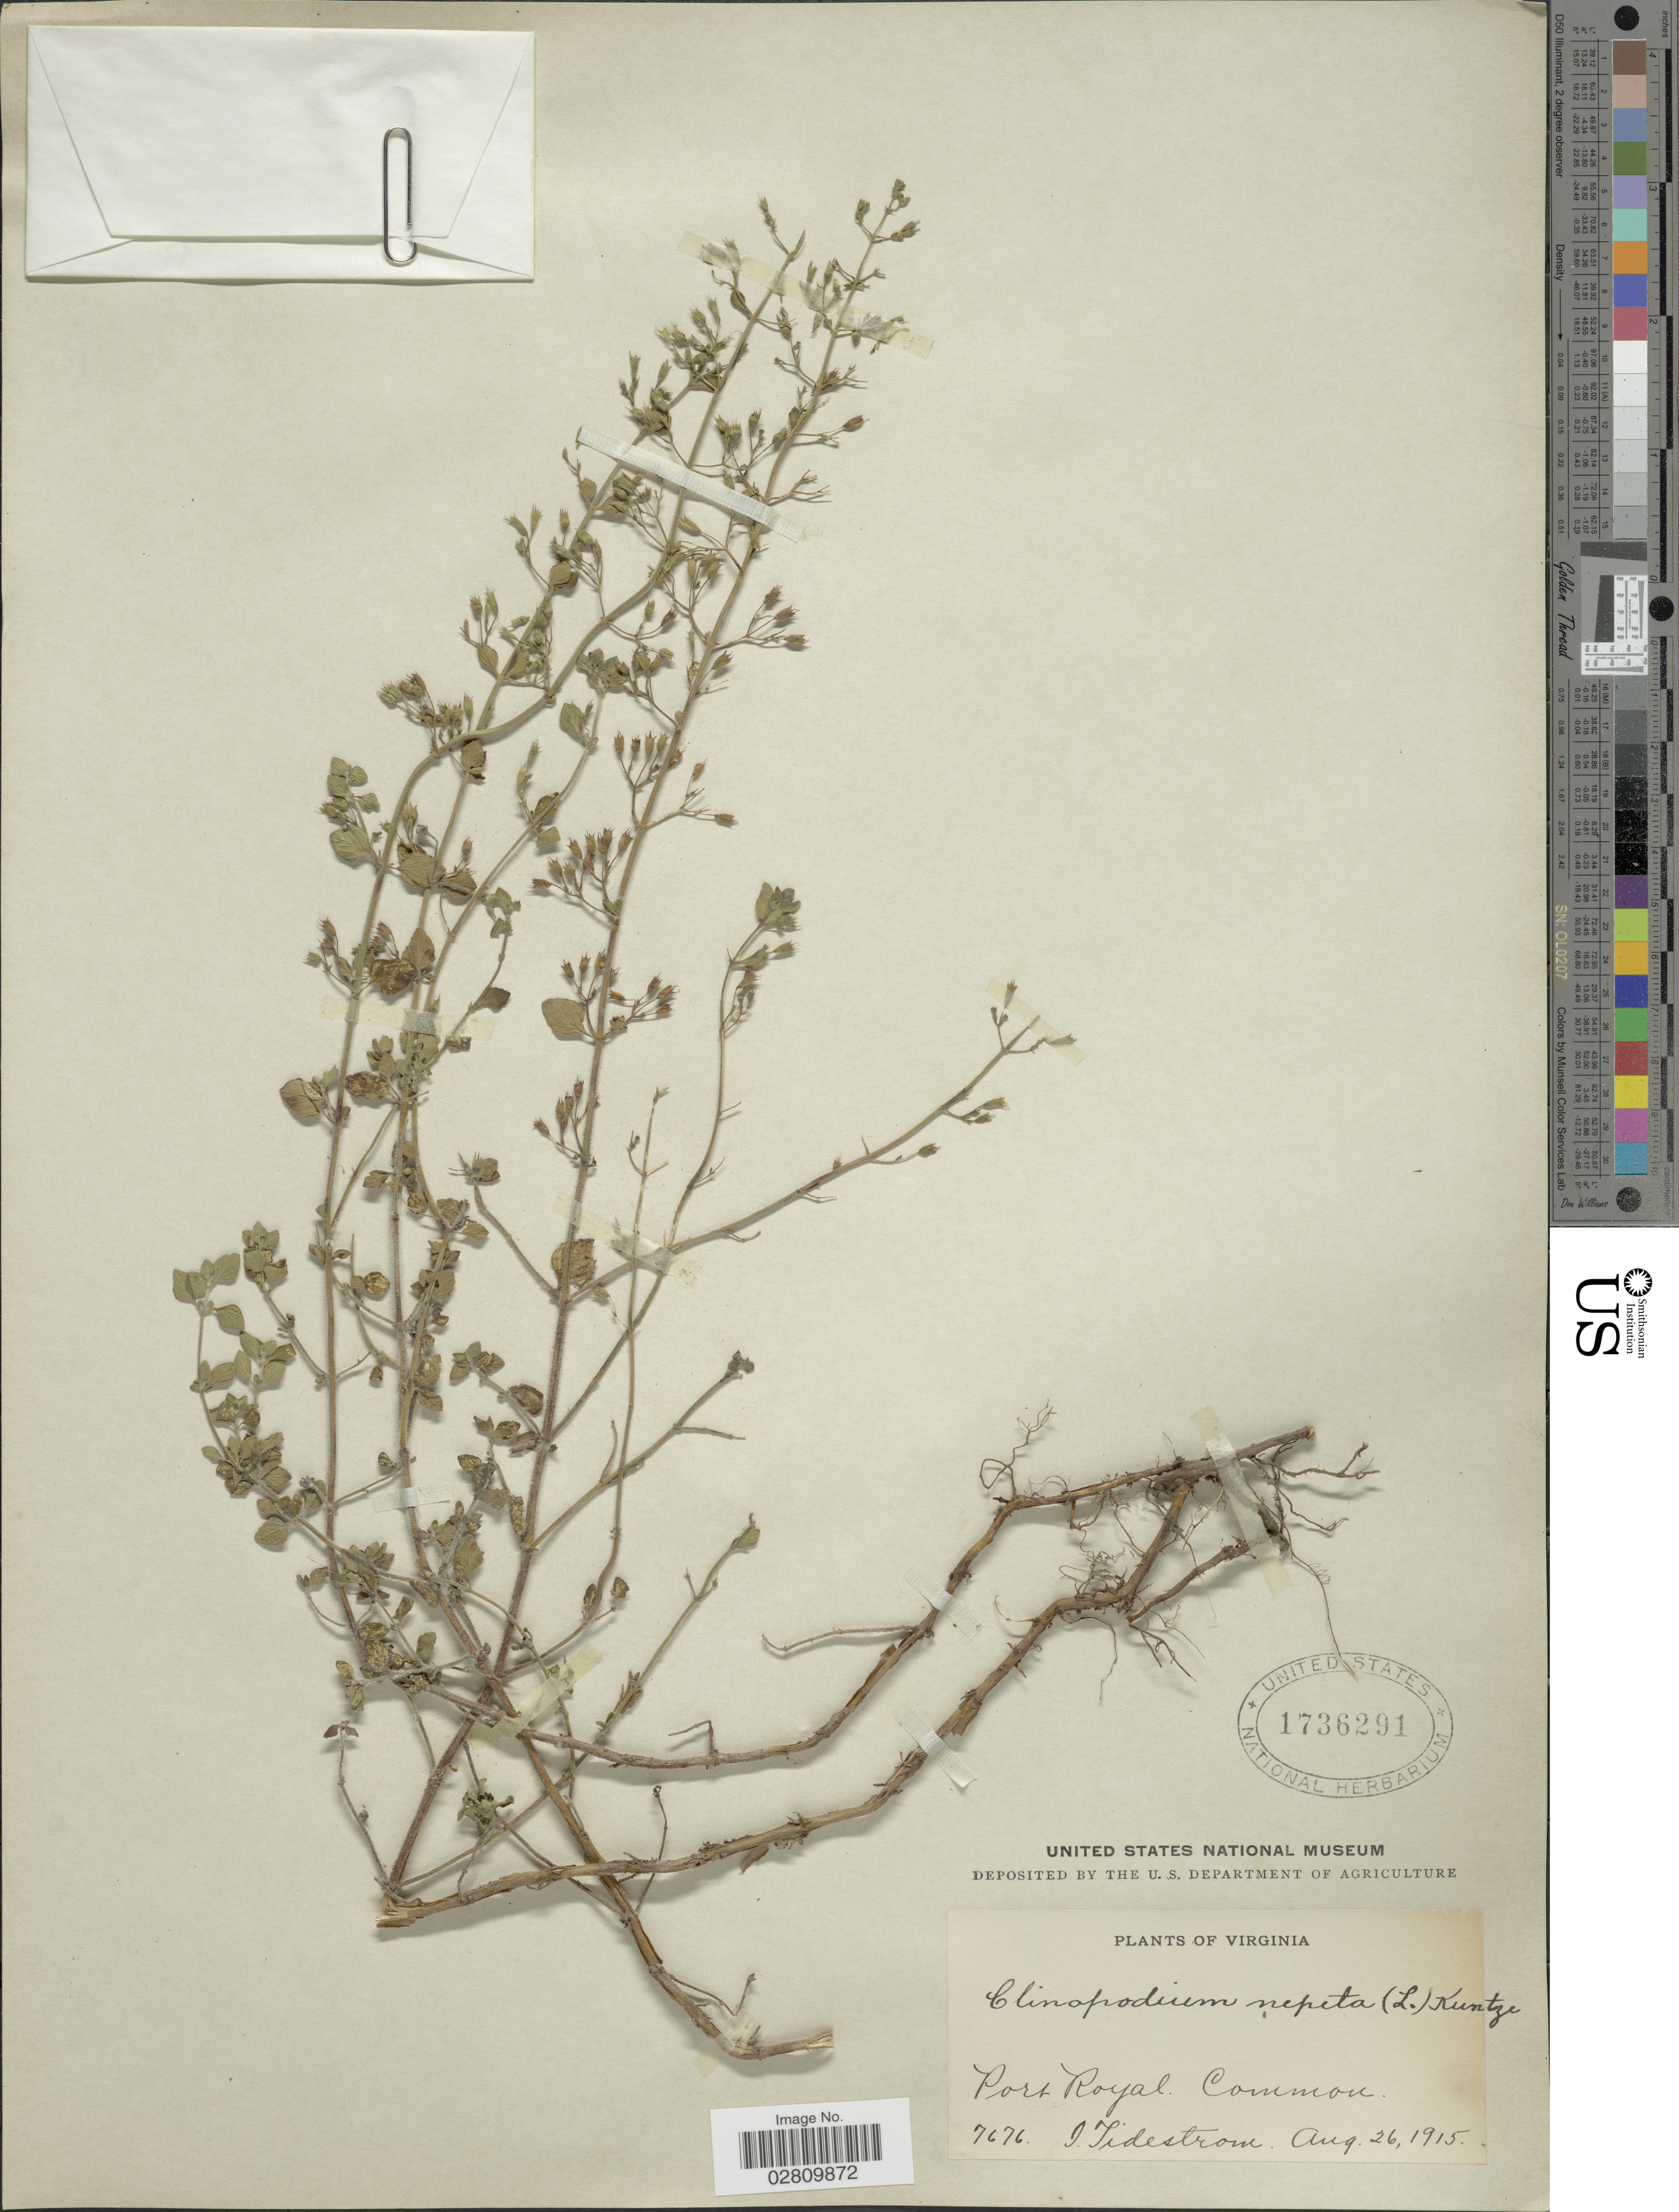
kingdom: Plantae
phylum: Tracheophyta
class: Magnoliopsida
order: Lamiales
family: Lamiaceae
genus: Clinopodium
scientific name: Clinopodium nepeta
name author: (L.) Kuntze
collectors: I. F. Tidestrom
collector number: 7676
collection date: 1915-08-26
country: United States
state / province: Virginia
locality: Port Royal.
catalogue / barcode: US 1736291